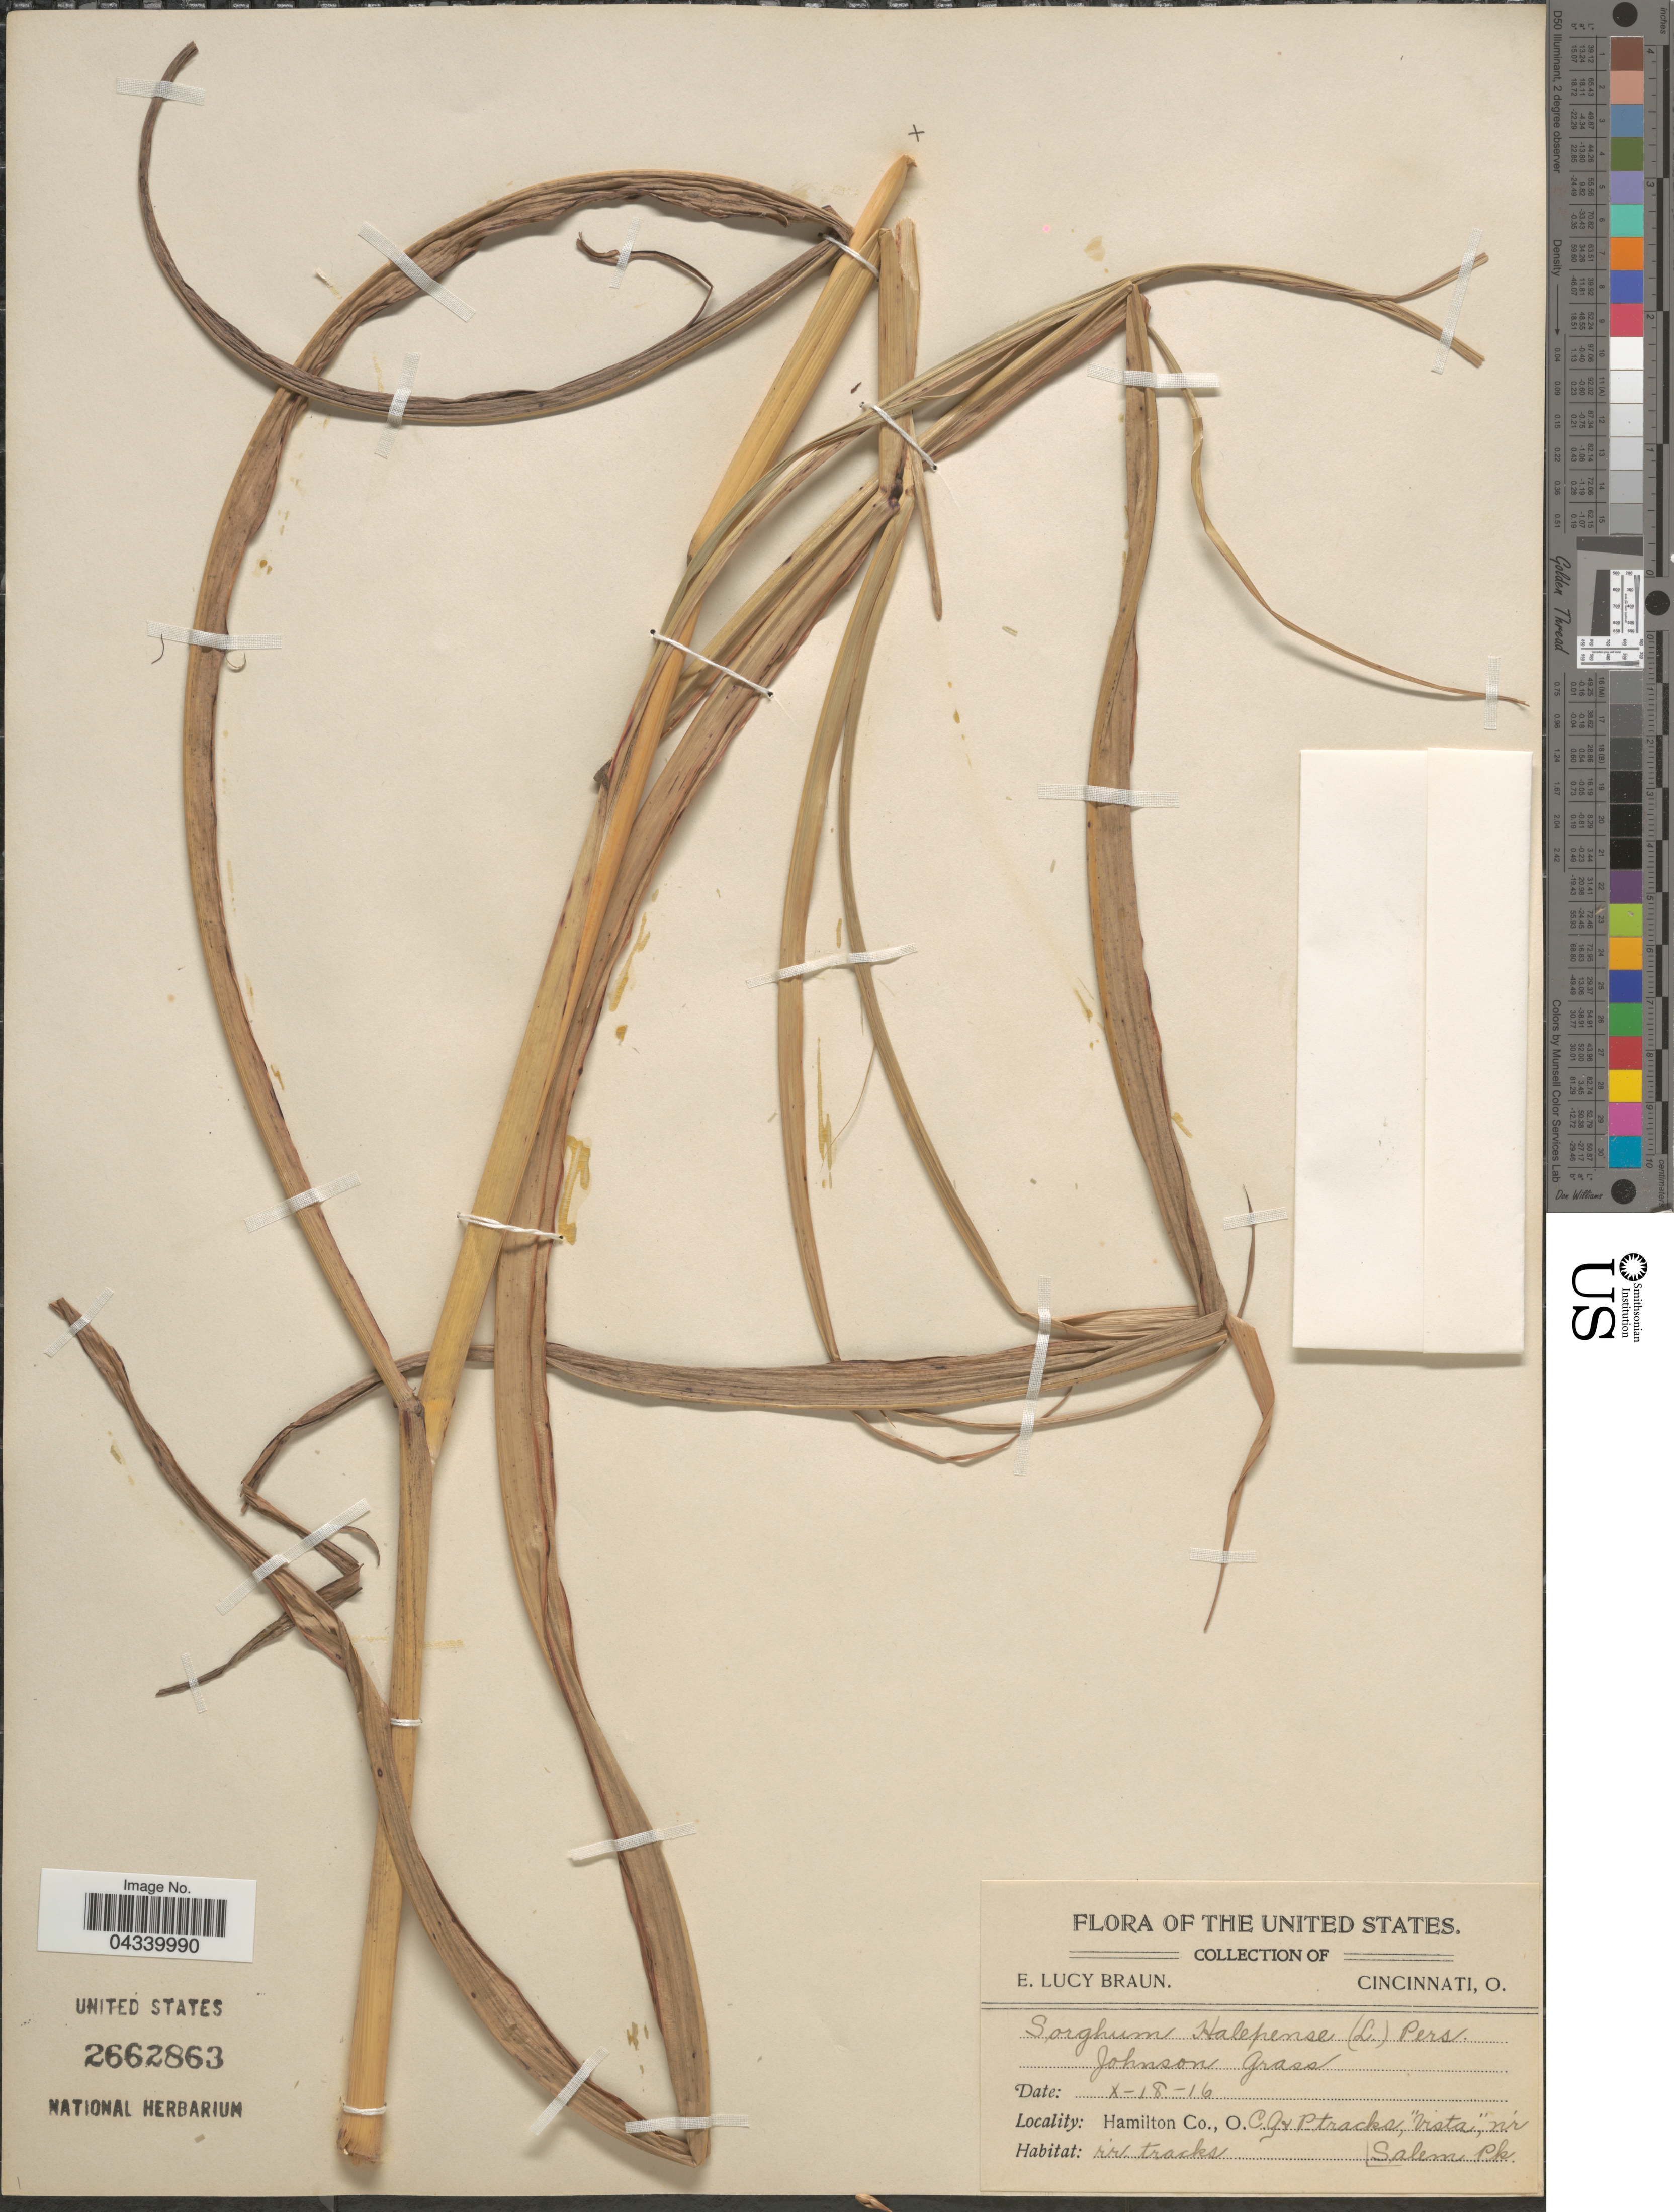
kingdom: Plantae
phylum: Tracheophyta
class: Liliopsida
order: Poales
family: Poaceae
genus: Sorghum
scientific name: Sorghum halepense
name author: (L.) Pers.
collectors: E. L. Braun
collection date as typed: Transcribed d/m/y: 18/10/16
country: United States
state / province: Ohio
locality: Hamilton Co., C. G. & P. tracks, "Vista", n'r Salem Pk. Along rr tracks.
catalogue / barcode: US 2662863